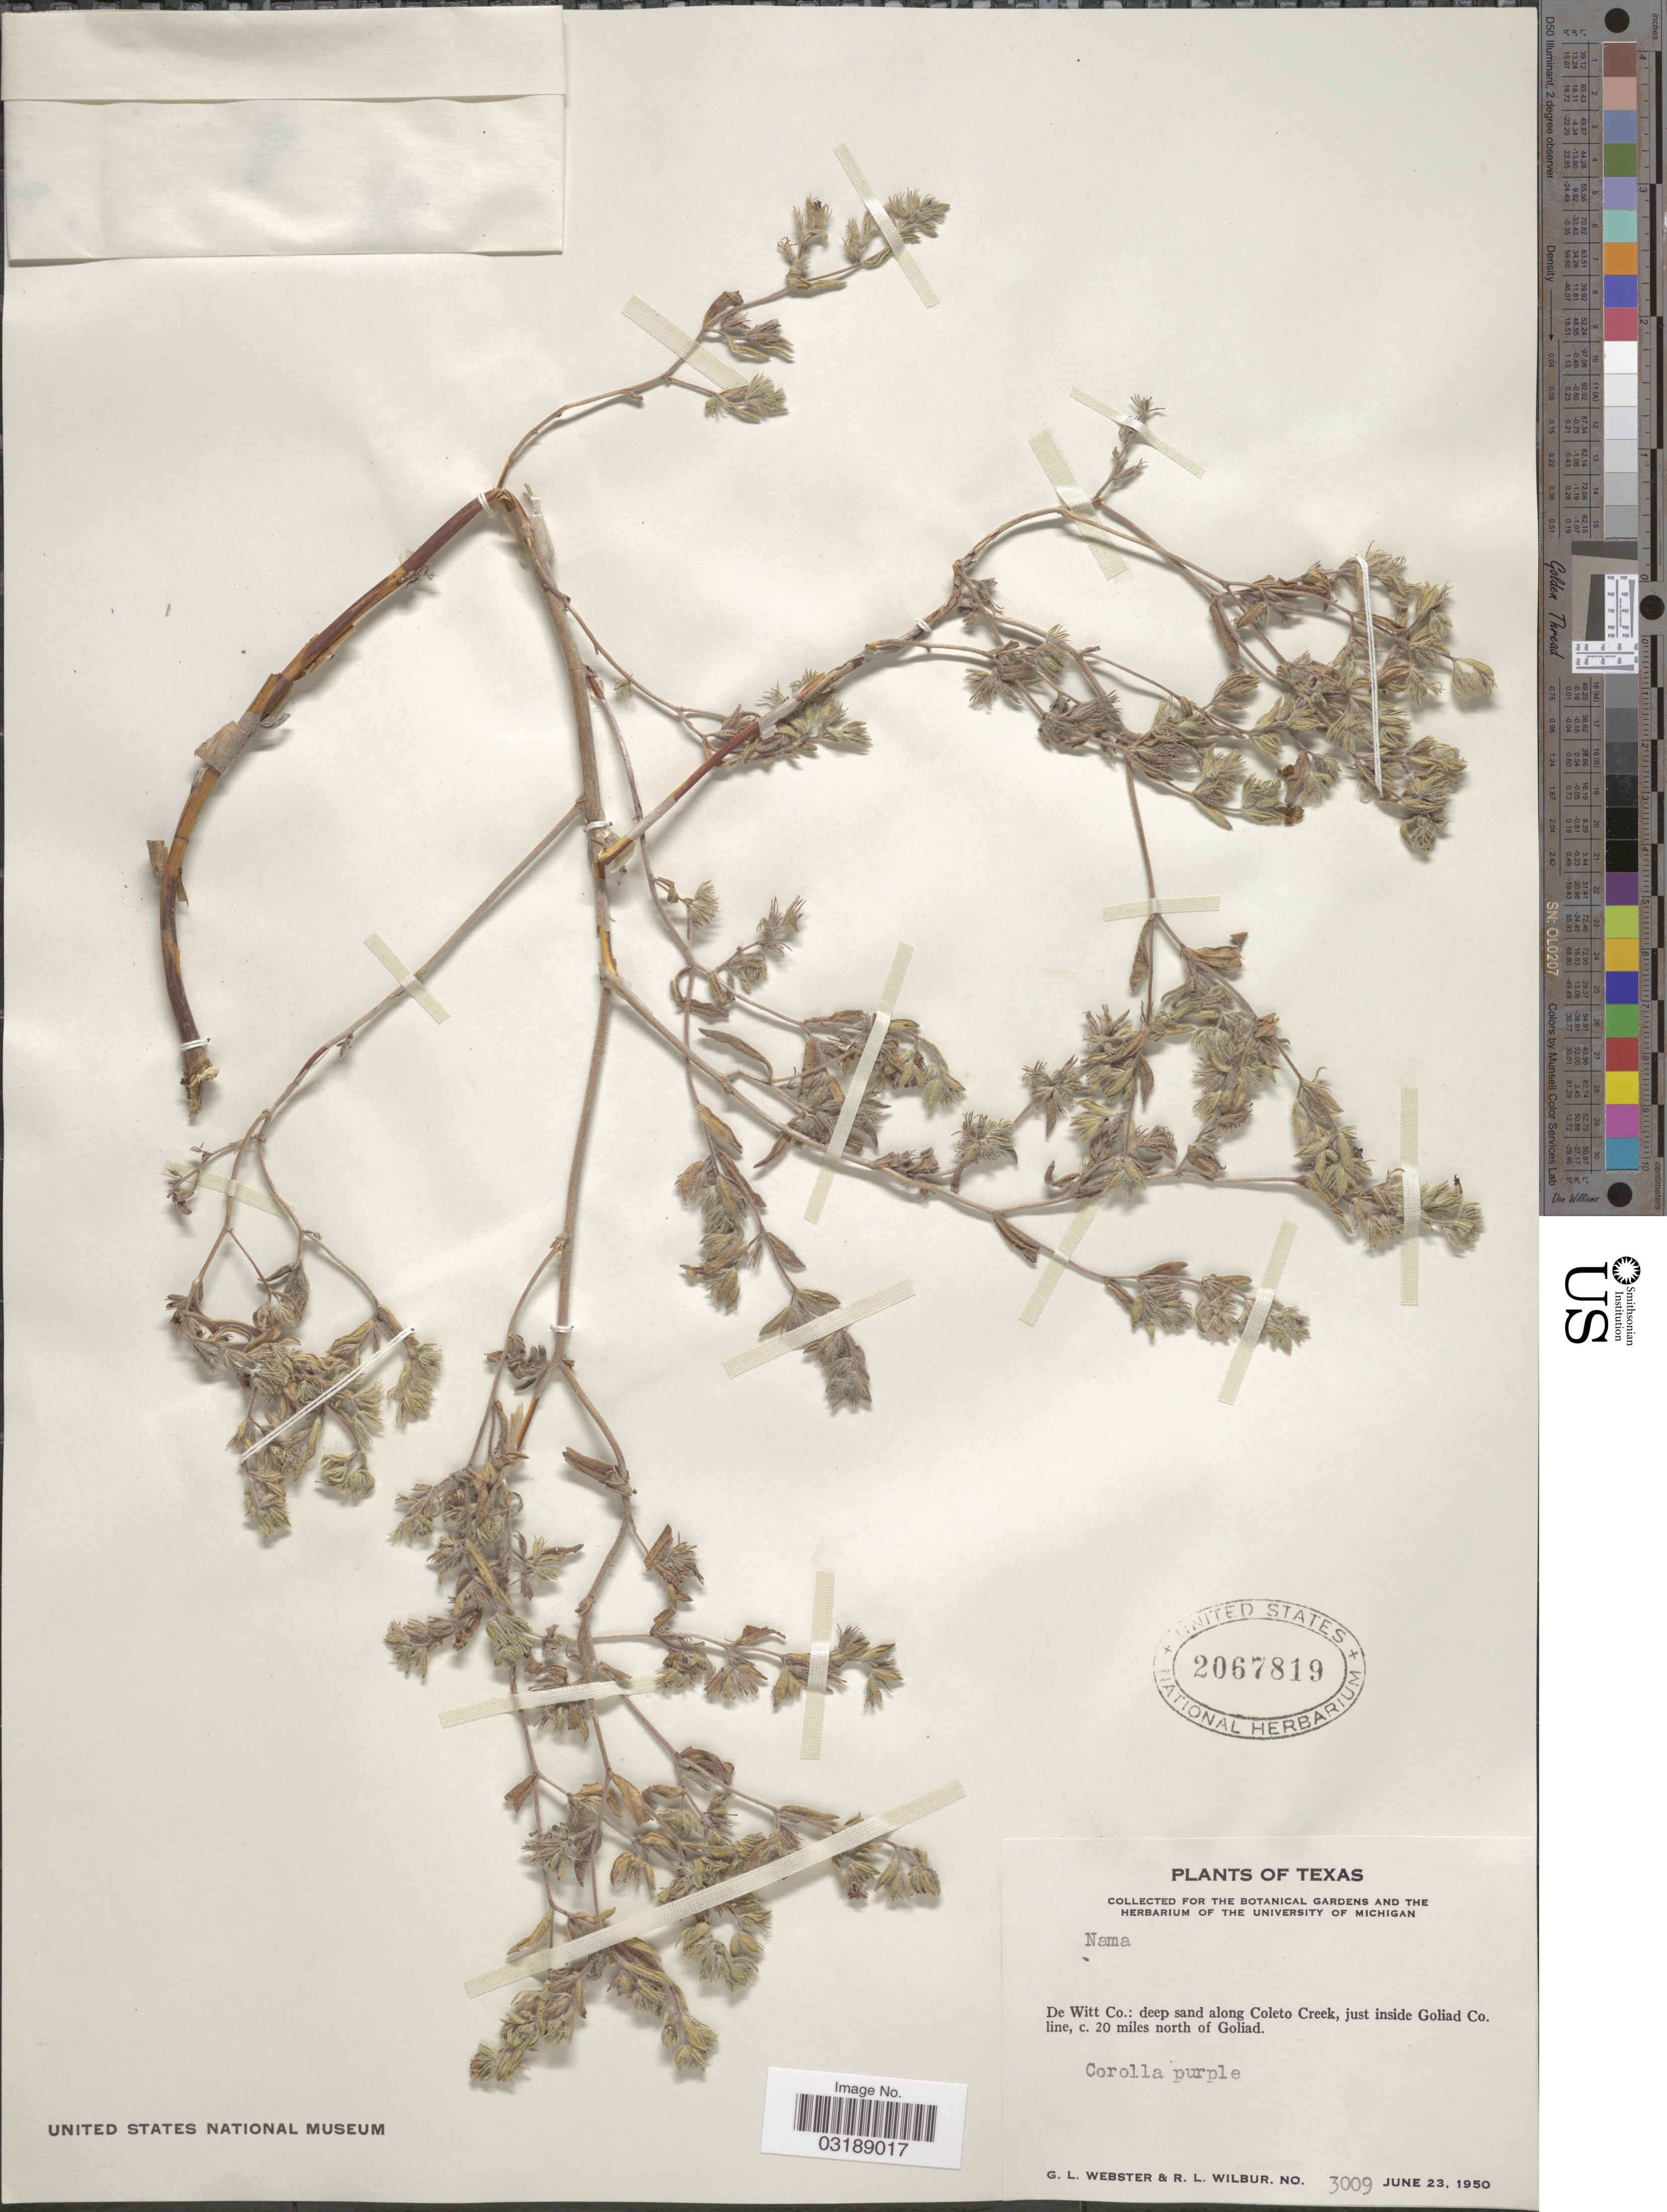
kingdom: Plantae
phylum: Tracheophyta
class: Magnoliopsida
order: Boraginales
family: Namaceae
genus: Nama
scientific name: Nama hispida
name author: A. Gray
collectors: G. L. Webster & R. L. Wilbur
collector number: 3009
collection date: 1950-06-23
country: United States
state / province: Texas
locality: De Witt Co.: deep sand along Coleto Creek, just inside Goliad Co. line, c. 20 miles north of Goliad.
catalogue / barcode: US 2067819